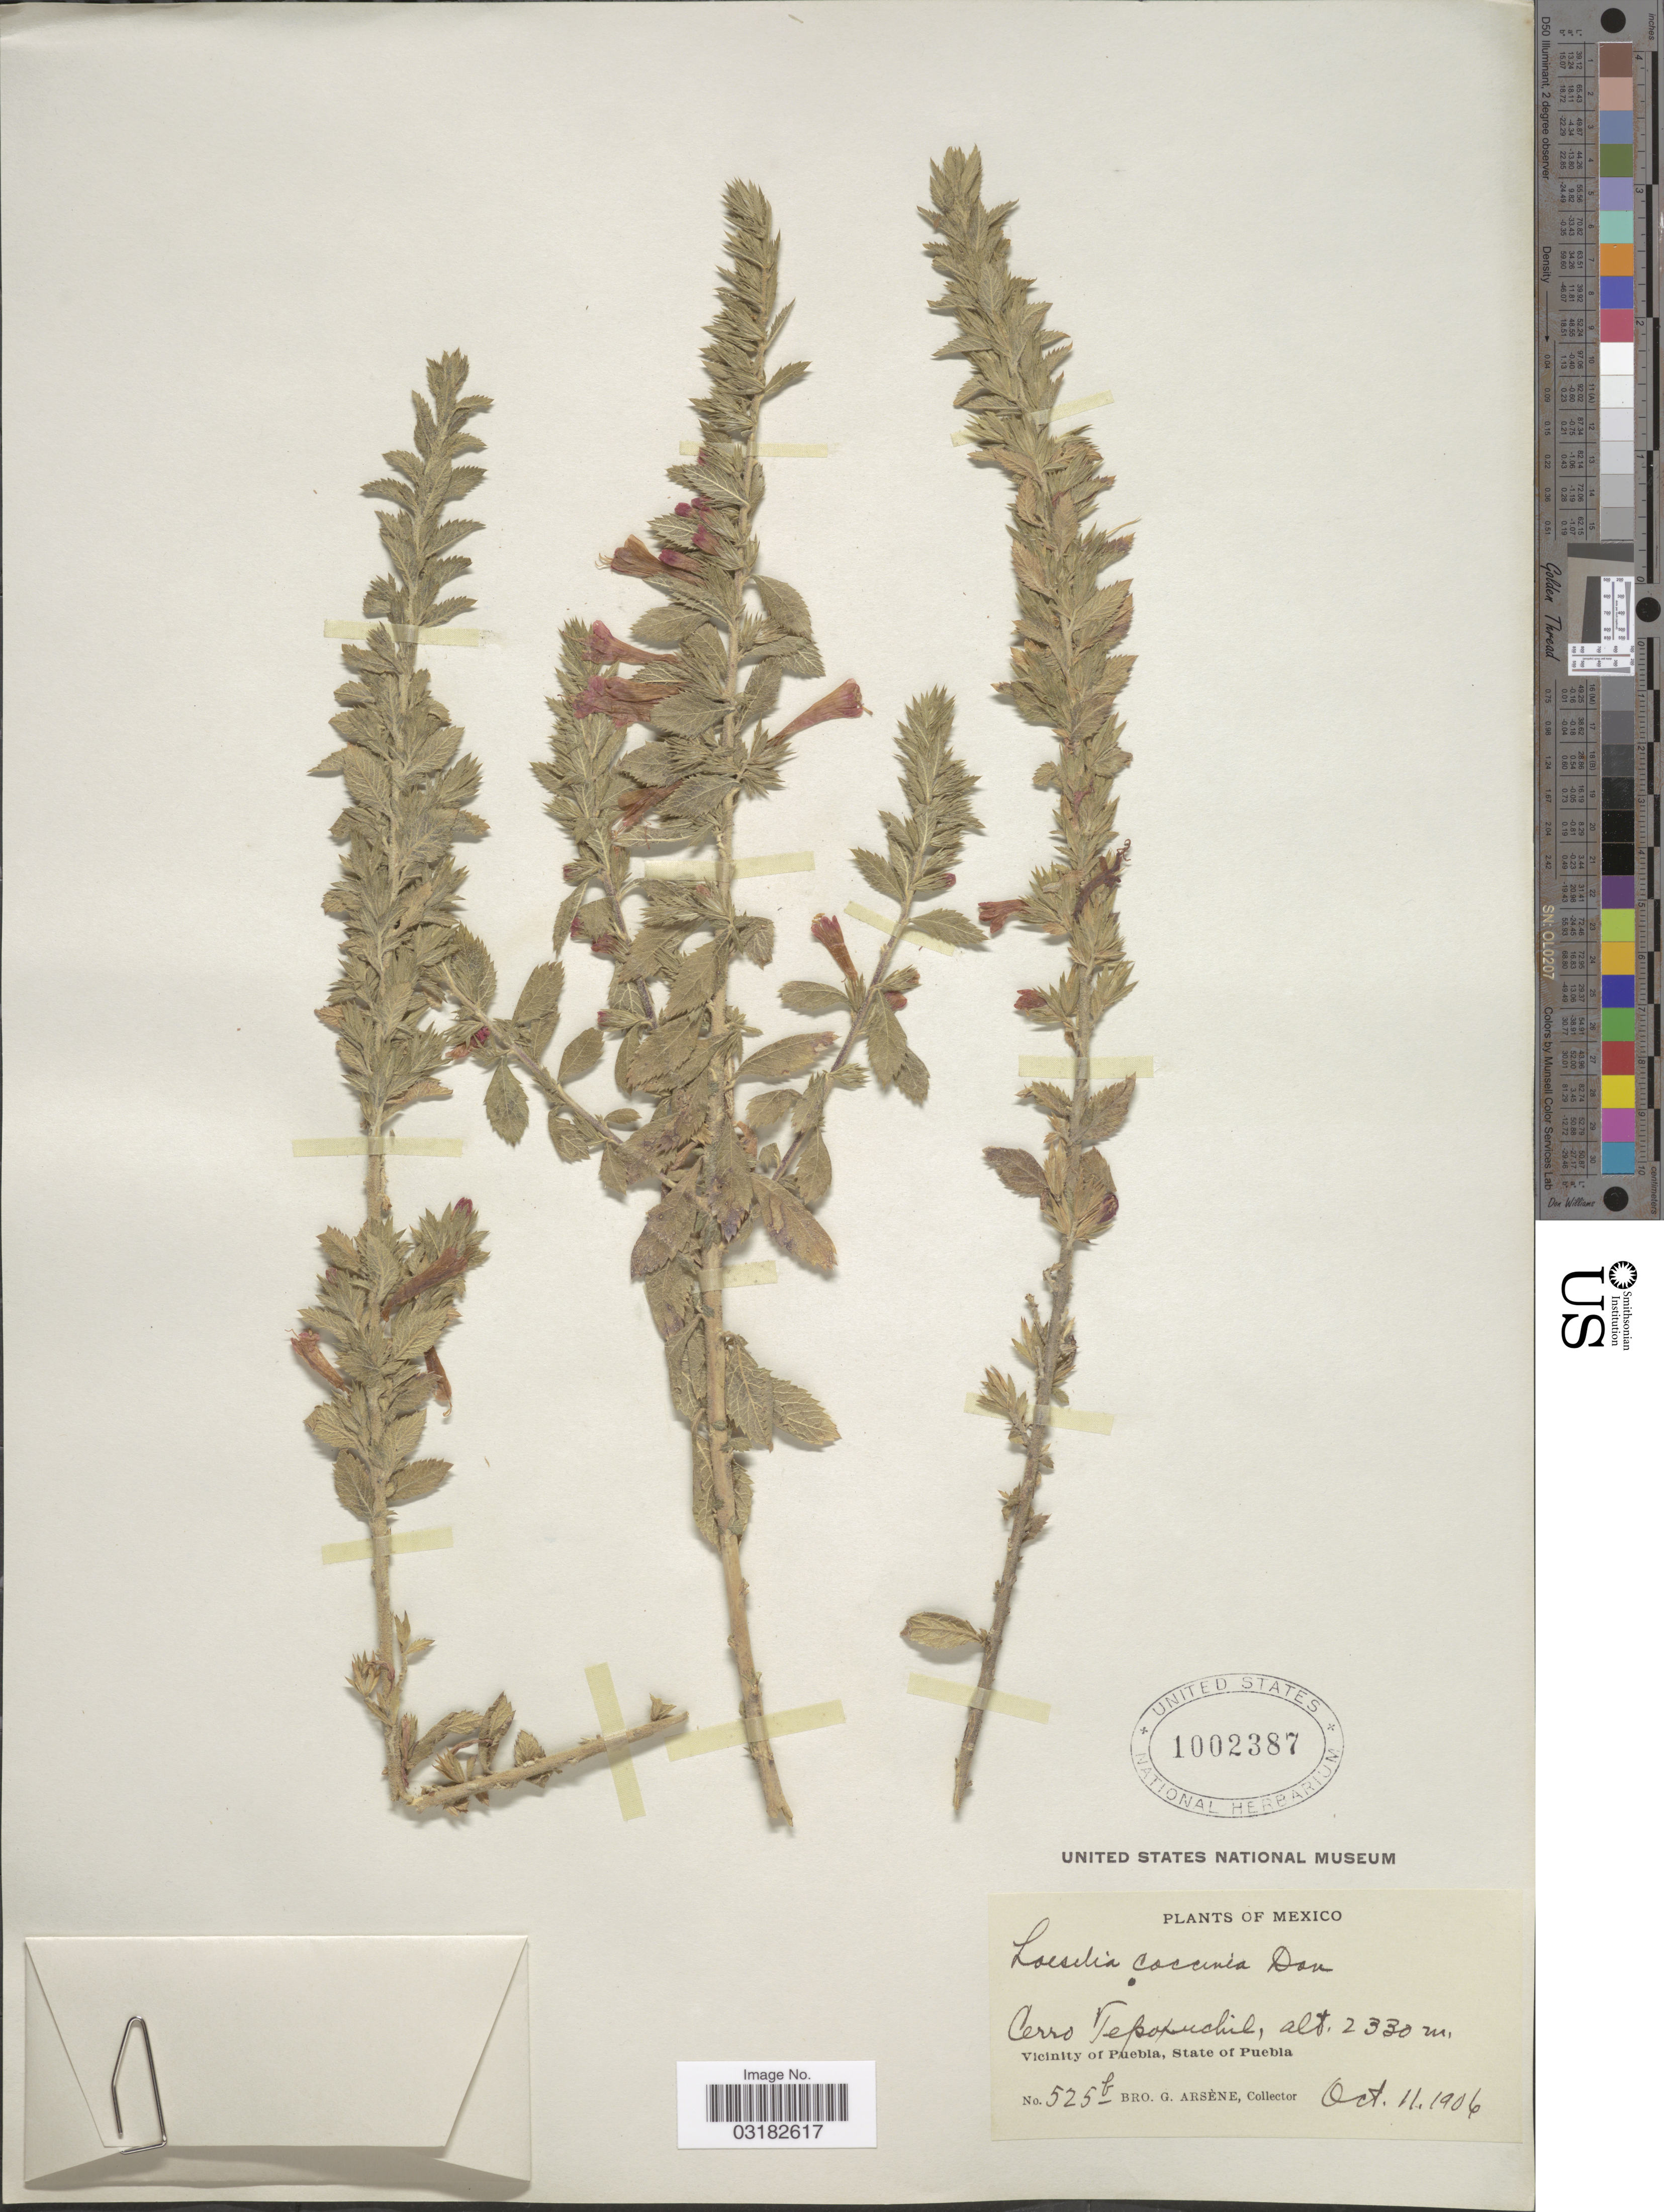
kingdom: Plantae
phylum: Tracheophyta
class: Magnoliopsida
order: Ericales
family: Polemoniaceae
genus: Loeselia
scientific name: Loeselia mexicana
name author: (Lam.) Brand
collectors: Bro. G. Arsène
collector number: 525b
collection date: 1906-10-11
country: Mexico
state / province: Puebla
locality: Cerro Tepoxuchil. Vicinity of Puebla.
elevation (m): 2330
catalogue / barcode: US 1002387